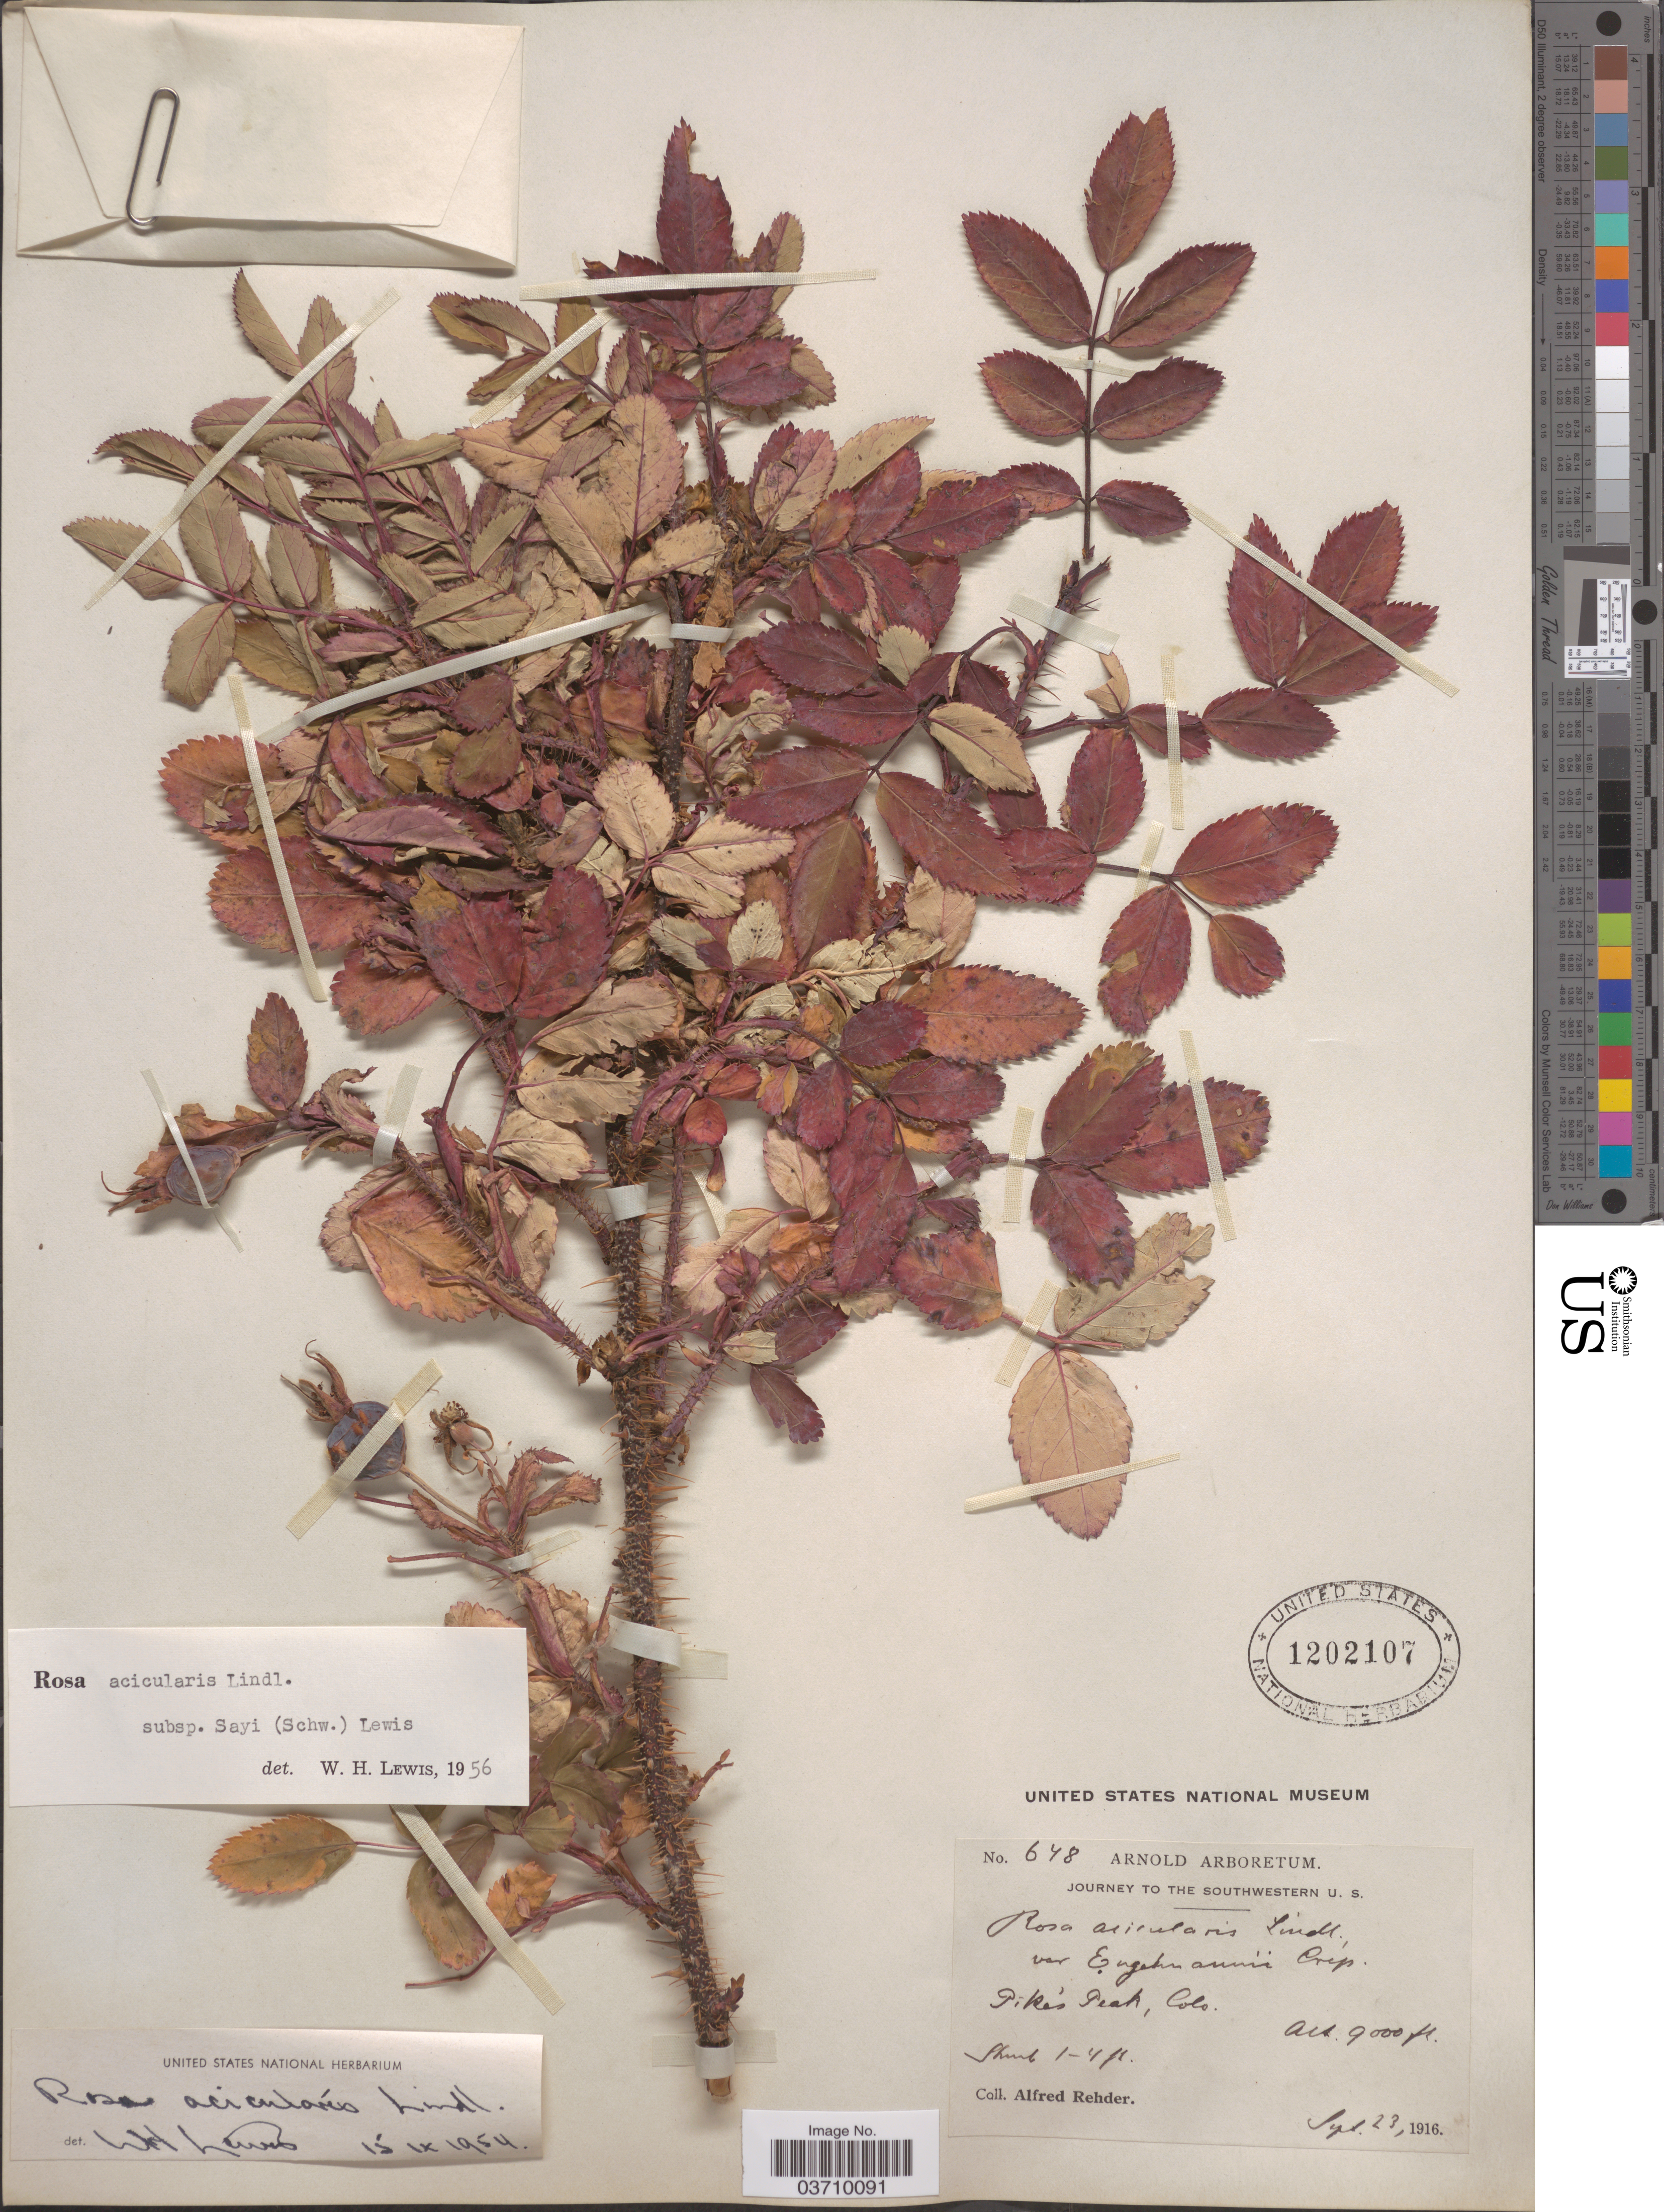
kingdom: Plantae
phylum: Tracheophyta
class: Magnoliopsida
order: Rosales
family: Rosaceae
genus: Rosa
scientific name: Rosa acicularis var. sayi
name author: (Schwein.) Rehder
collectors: A. Rehder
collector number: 648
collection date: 1916-09-23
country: United States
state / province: Colorado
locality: Southwestern U. S. Pike's Peak.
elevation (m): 2743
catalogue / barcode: US 1202107